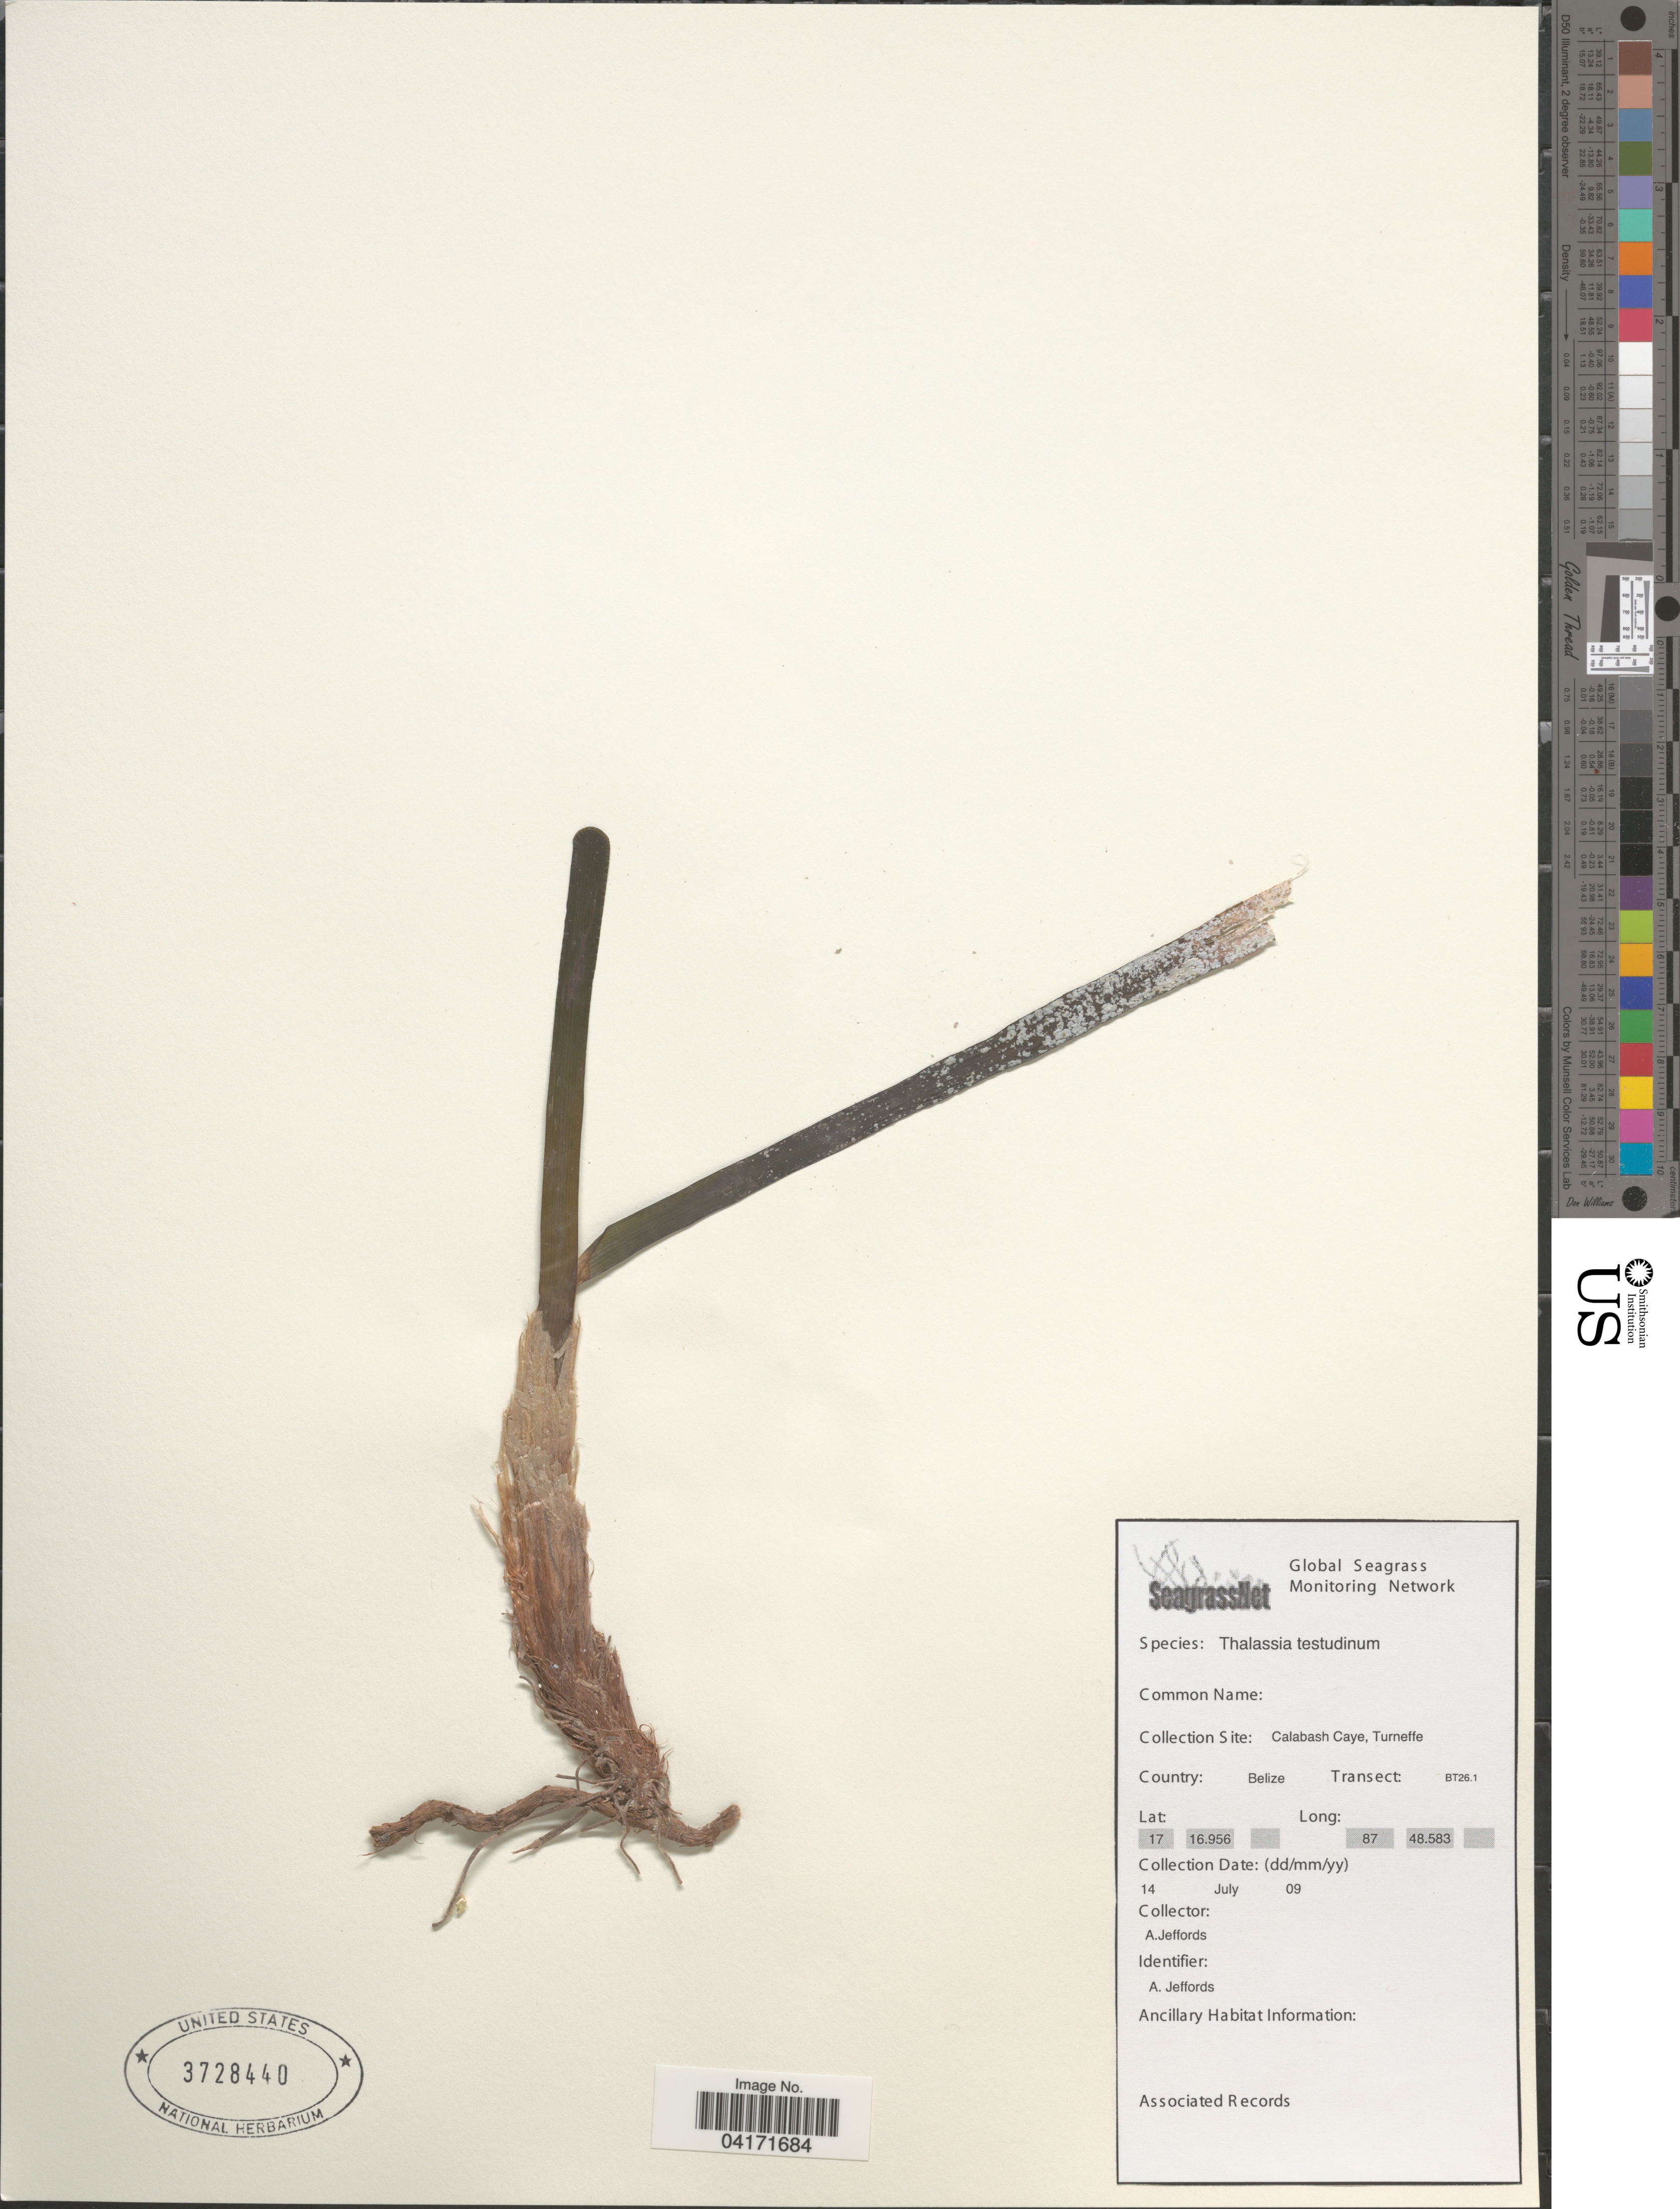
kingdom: Plantae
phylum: Tracheophyta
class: Liliopsida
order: Alismatales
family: Hydrocharitaceae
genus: Thalassia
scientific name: Thalassia testudinum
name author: Banks & Sol. ex K.D. Koenig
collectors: A. Jeffords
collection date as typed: Transcribed d/m/y: 14/7/9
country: Belize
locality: Calabash Caye, Turneffe. Transect: BT26.1.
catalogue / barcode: US 3728440